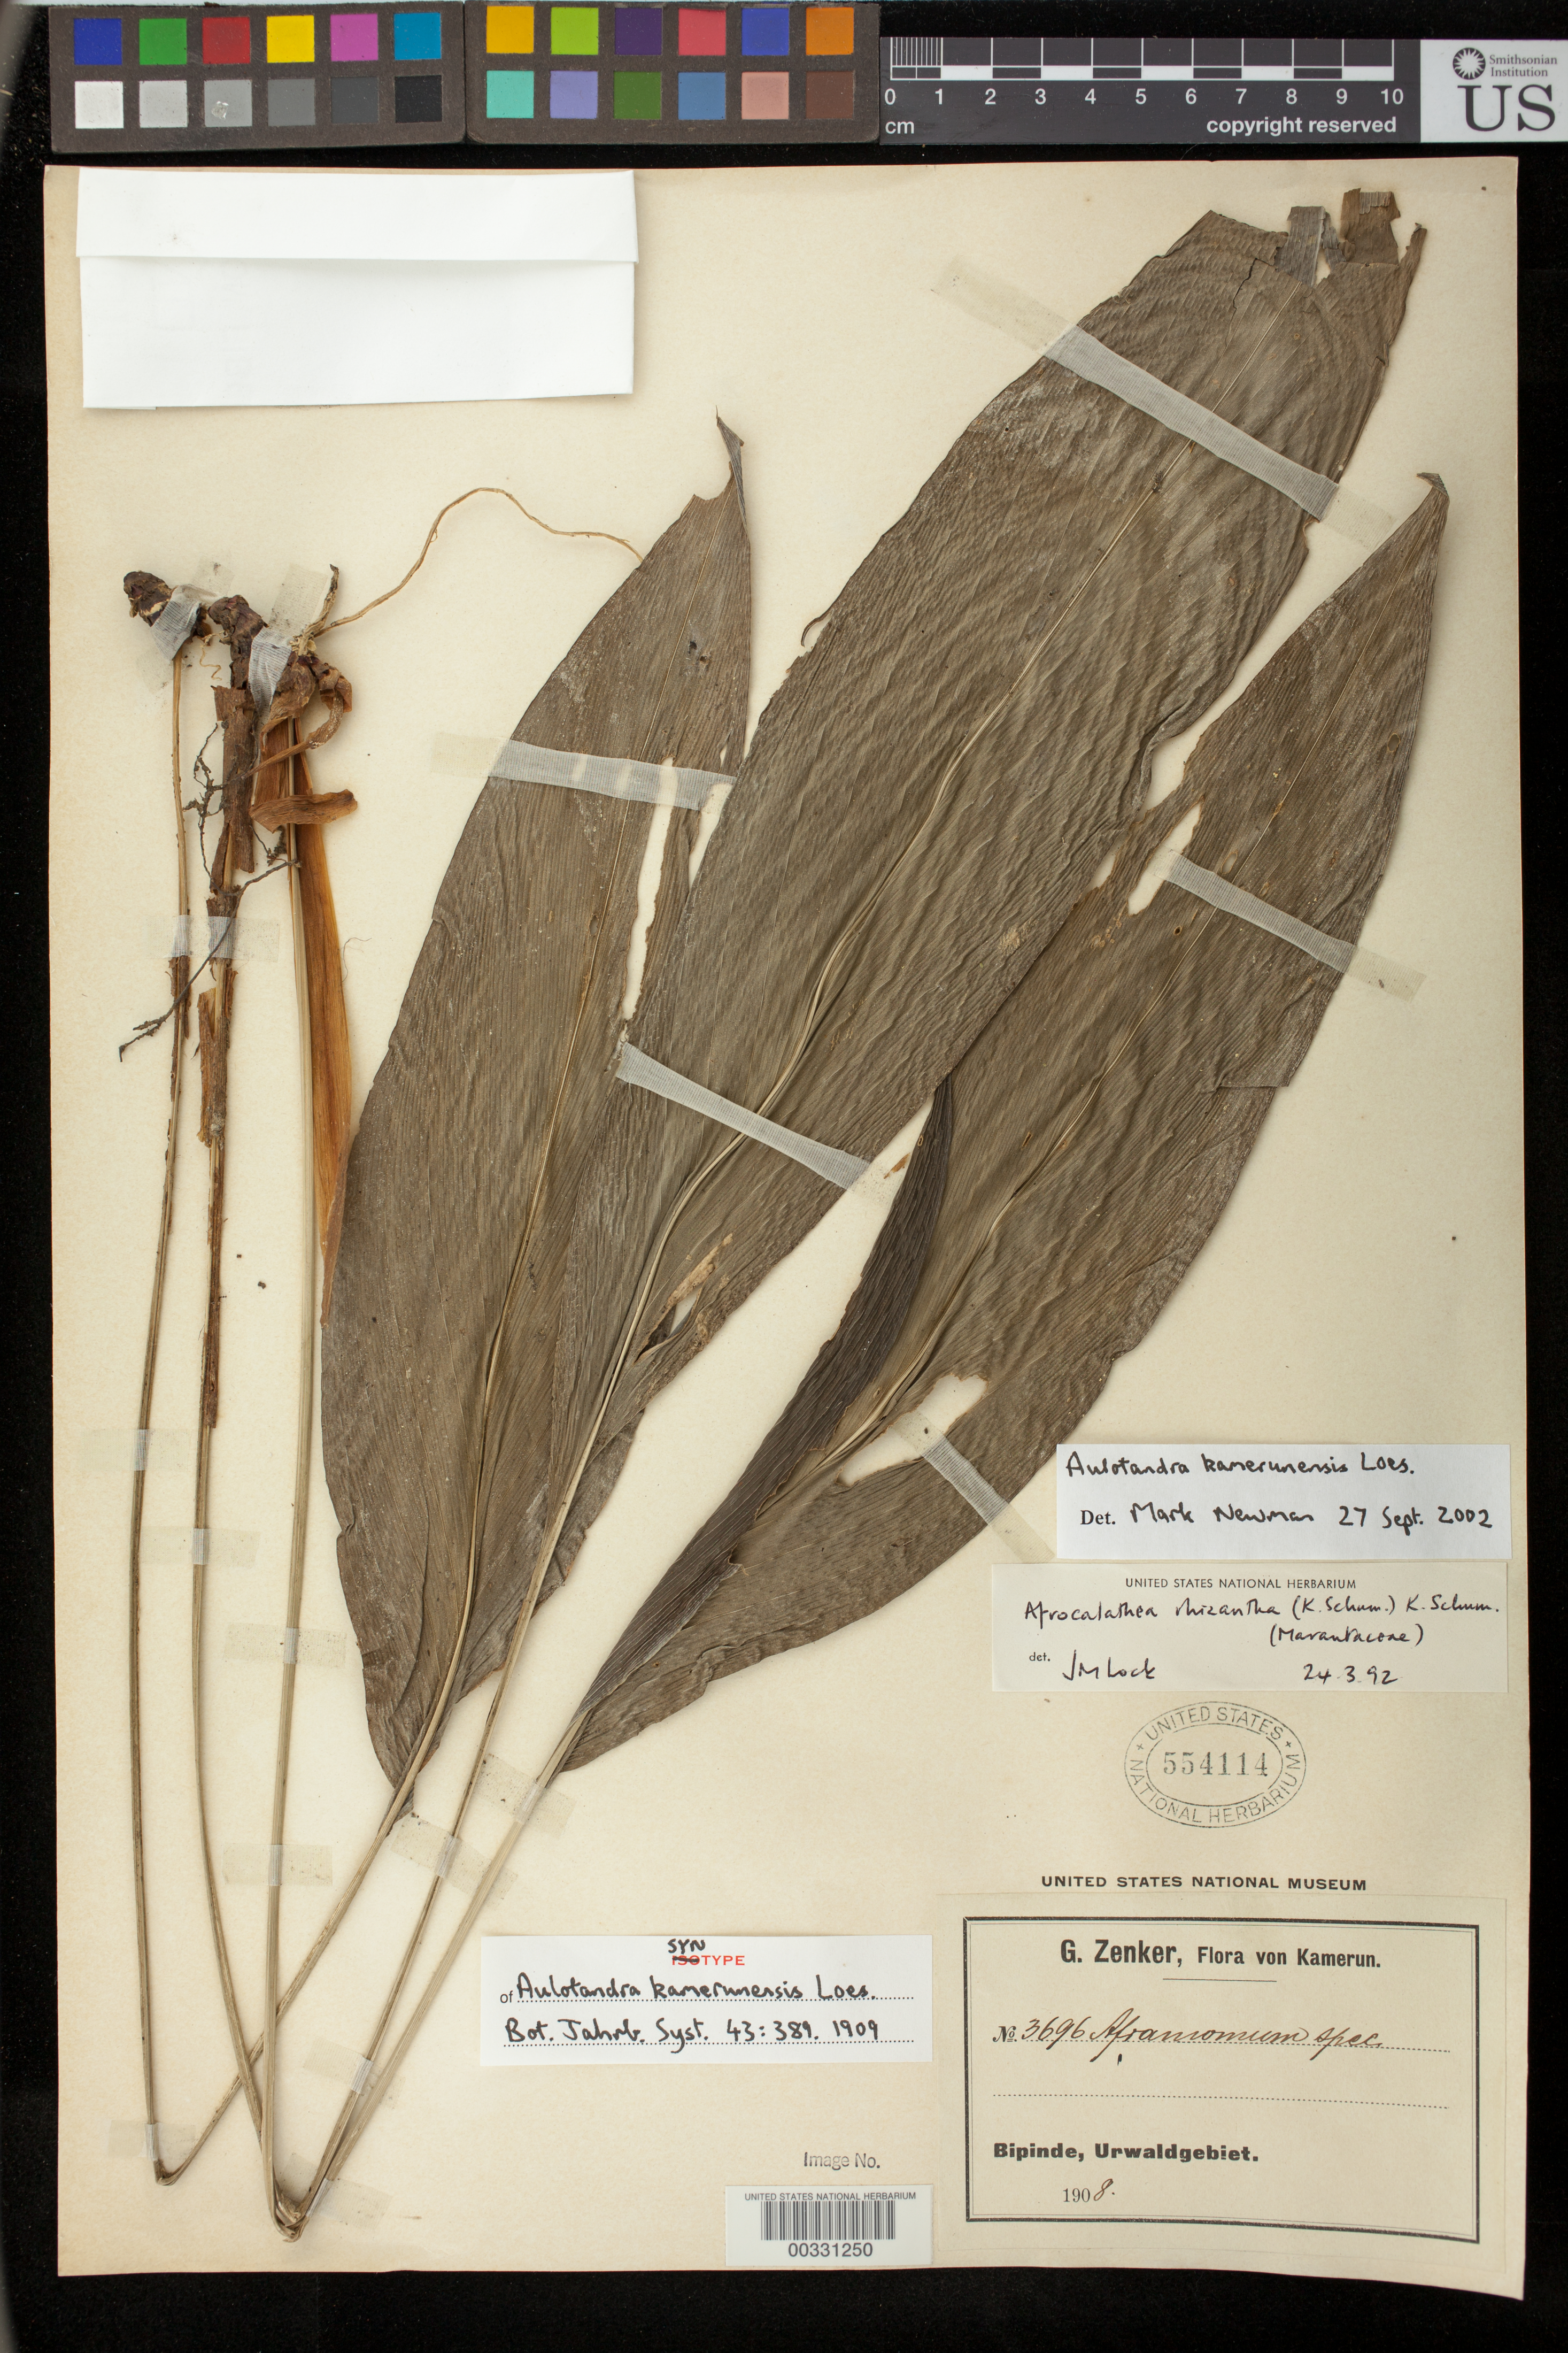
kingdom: Plantae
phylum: Tracheophyta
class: Liliopsida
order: Zingiberales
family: Zingiberaceae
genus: Aulotandra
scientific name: Aulotandra kamerunensis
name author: Loes.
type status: Syntype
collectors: G. A. Zenker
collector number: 3696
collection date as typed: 1908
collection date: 1908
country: Cameroon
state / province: Sud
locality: Kamerun, Bipinde, Urwaldgebiet [jungle area]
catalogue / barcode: US 554114